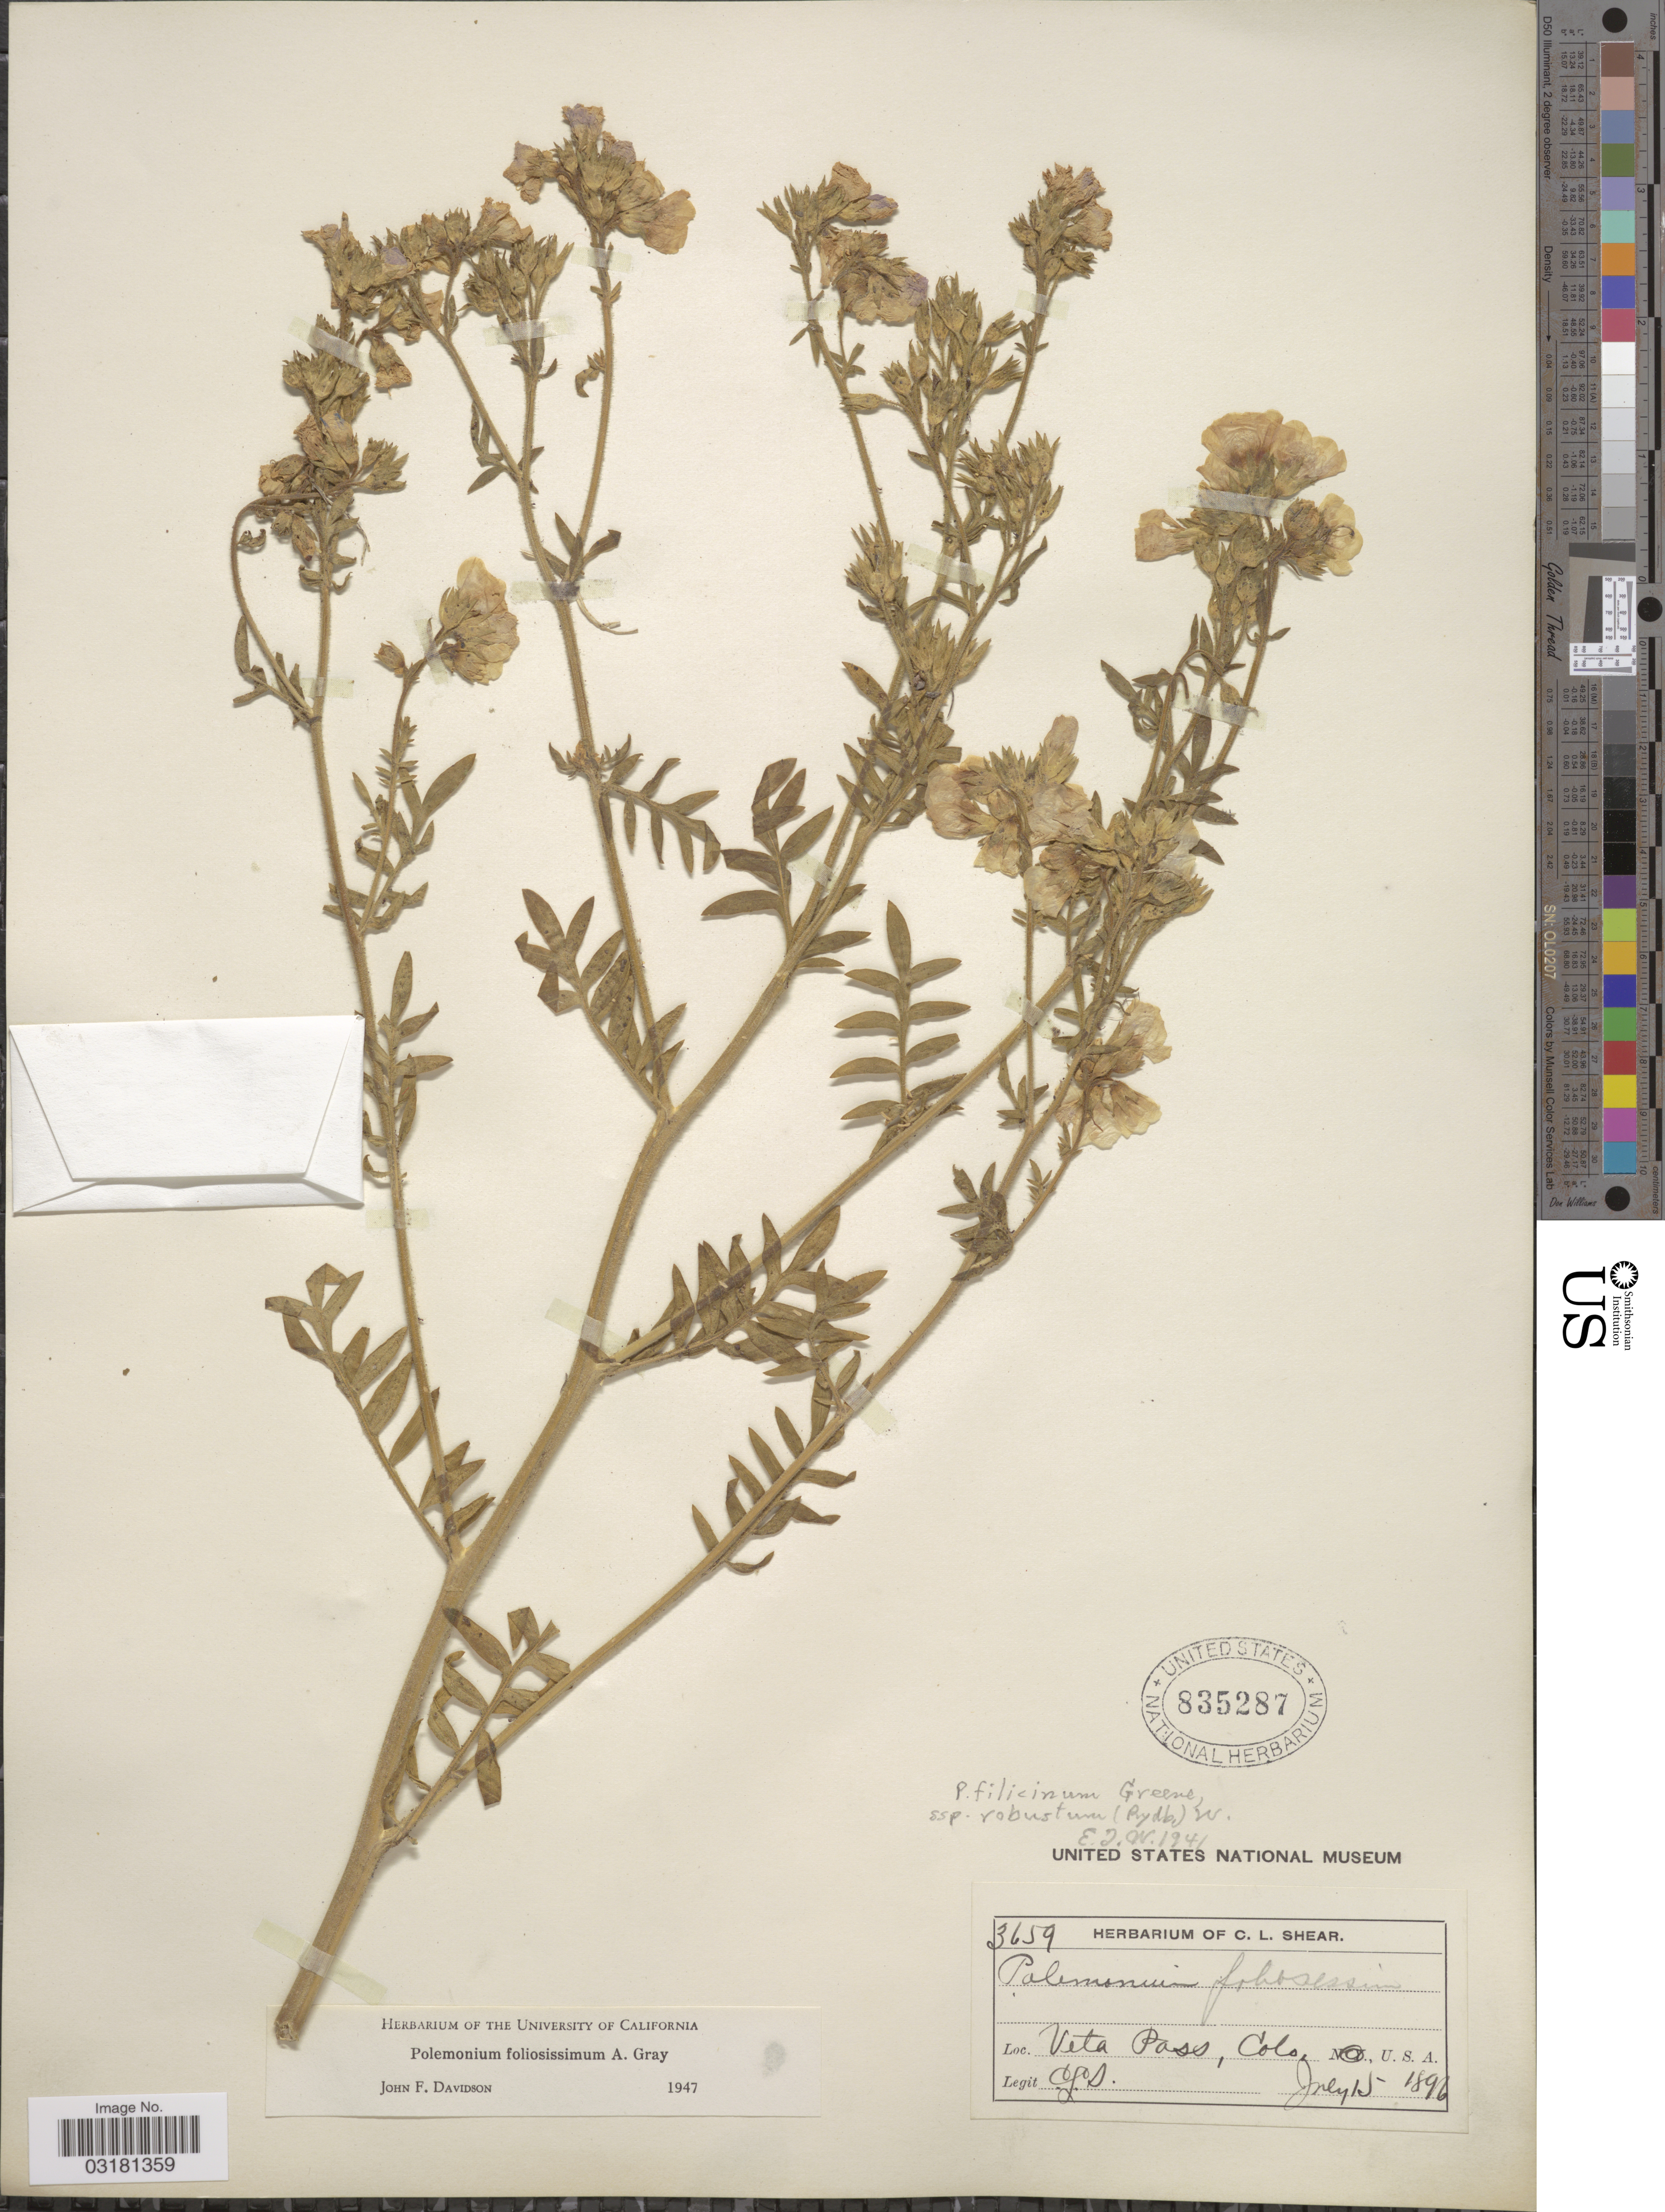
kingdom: Plantae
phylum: Tracheophyta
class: Magnoliopsida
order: Ericales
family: Polemoniaceae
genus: Polemonium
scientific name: Polemonium foliosissimum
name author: A. Gray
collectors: C. L. Shear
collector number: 3659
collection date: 1896-07-15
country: United States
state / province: Colorado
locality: Veta Pass, Colo, U.S.A.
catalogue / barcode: US 835287